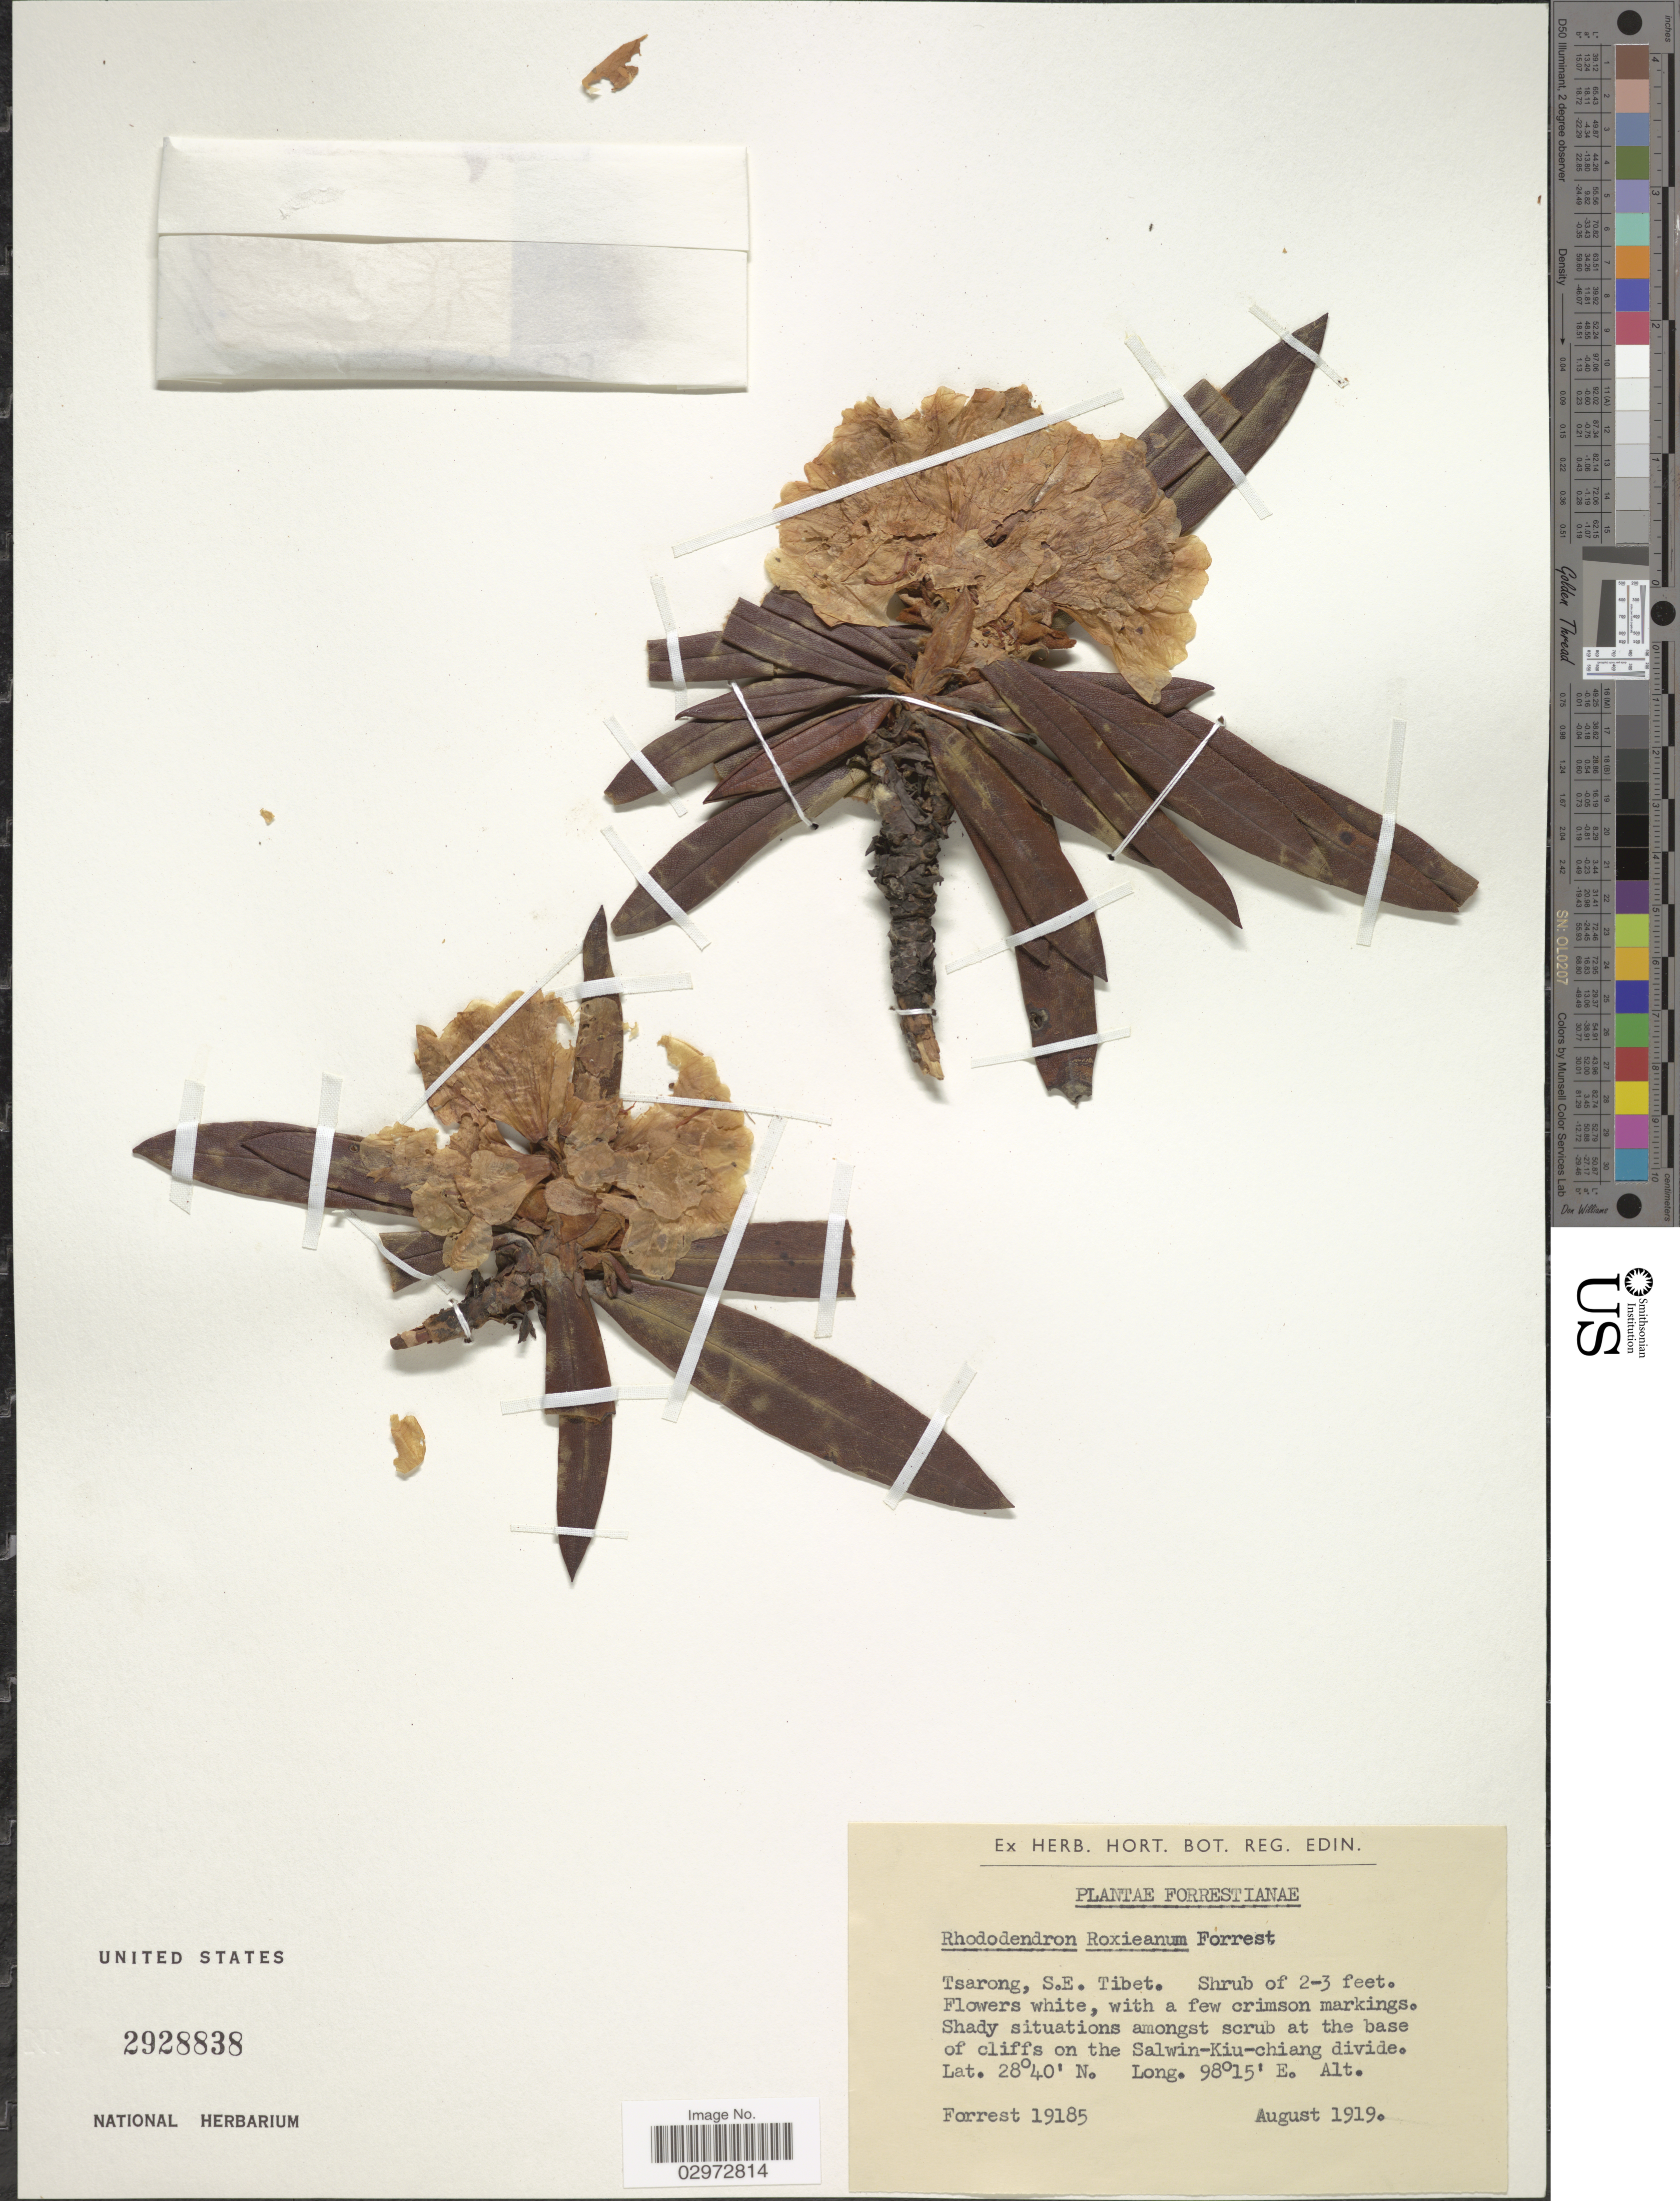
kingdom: Plantae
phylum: Tracheophyta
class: Magnoliopsida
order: Ericales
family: Ericaceae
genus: Rhododendron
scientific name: Rhododendron roxieanum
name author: Forrest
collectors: -. Forrest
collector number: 19185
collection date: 1919-08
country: China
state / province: Xizang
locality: Tsarong, S.E. Tibet. Shady situations amongst scrub at the base of cliffs on the Salwin-Kiu-chiang divide.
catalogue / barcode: US 2928838